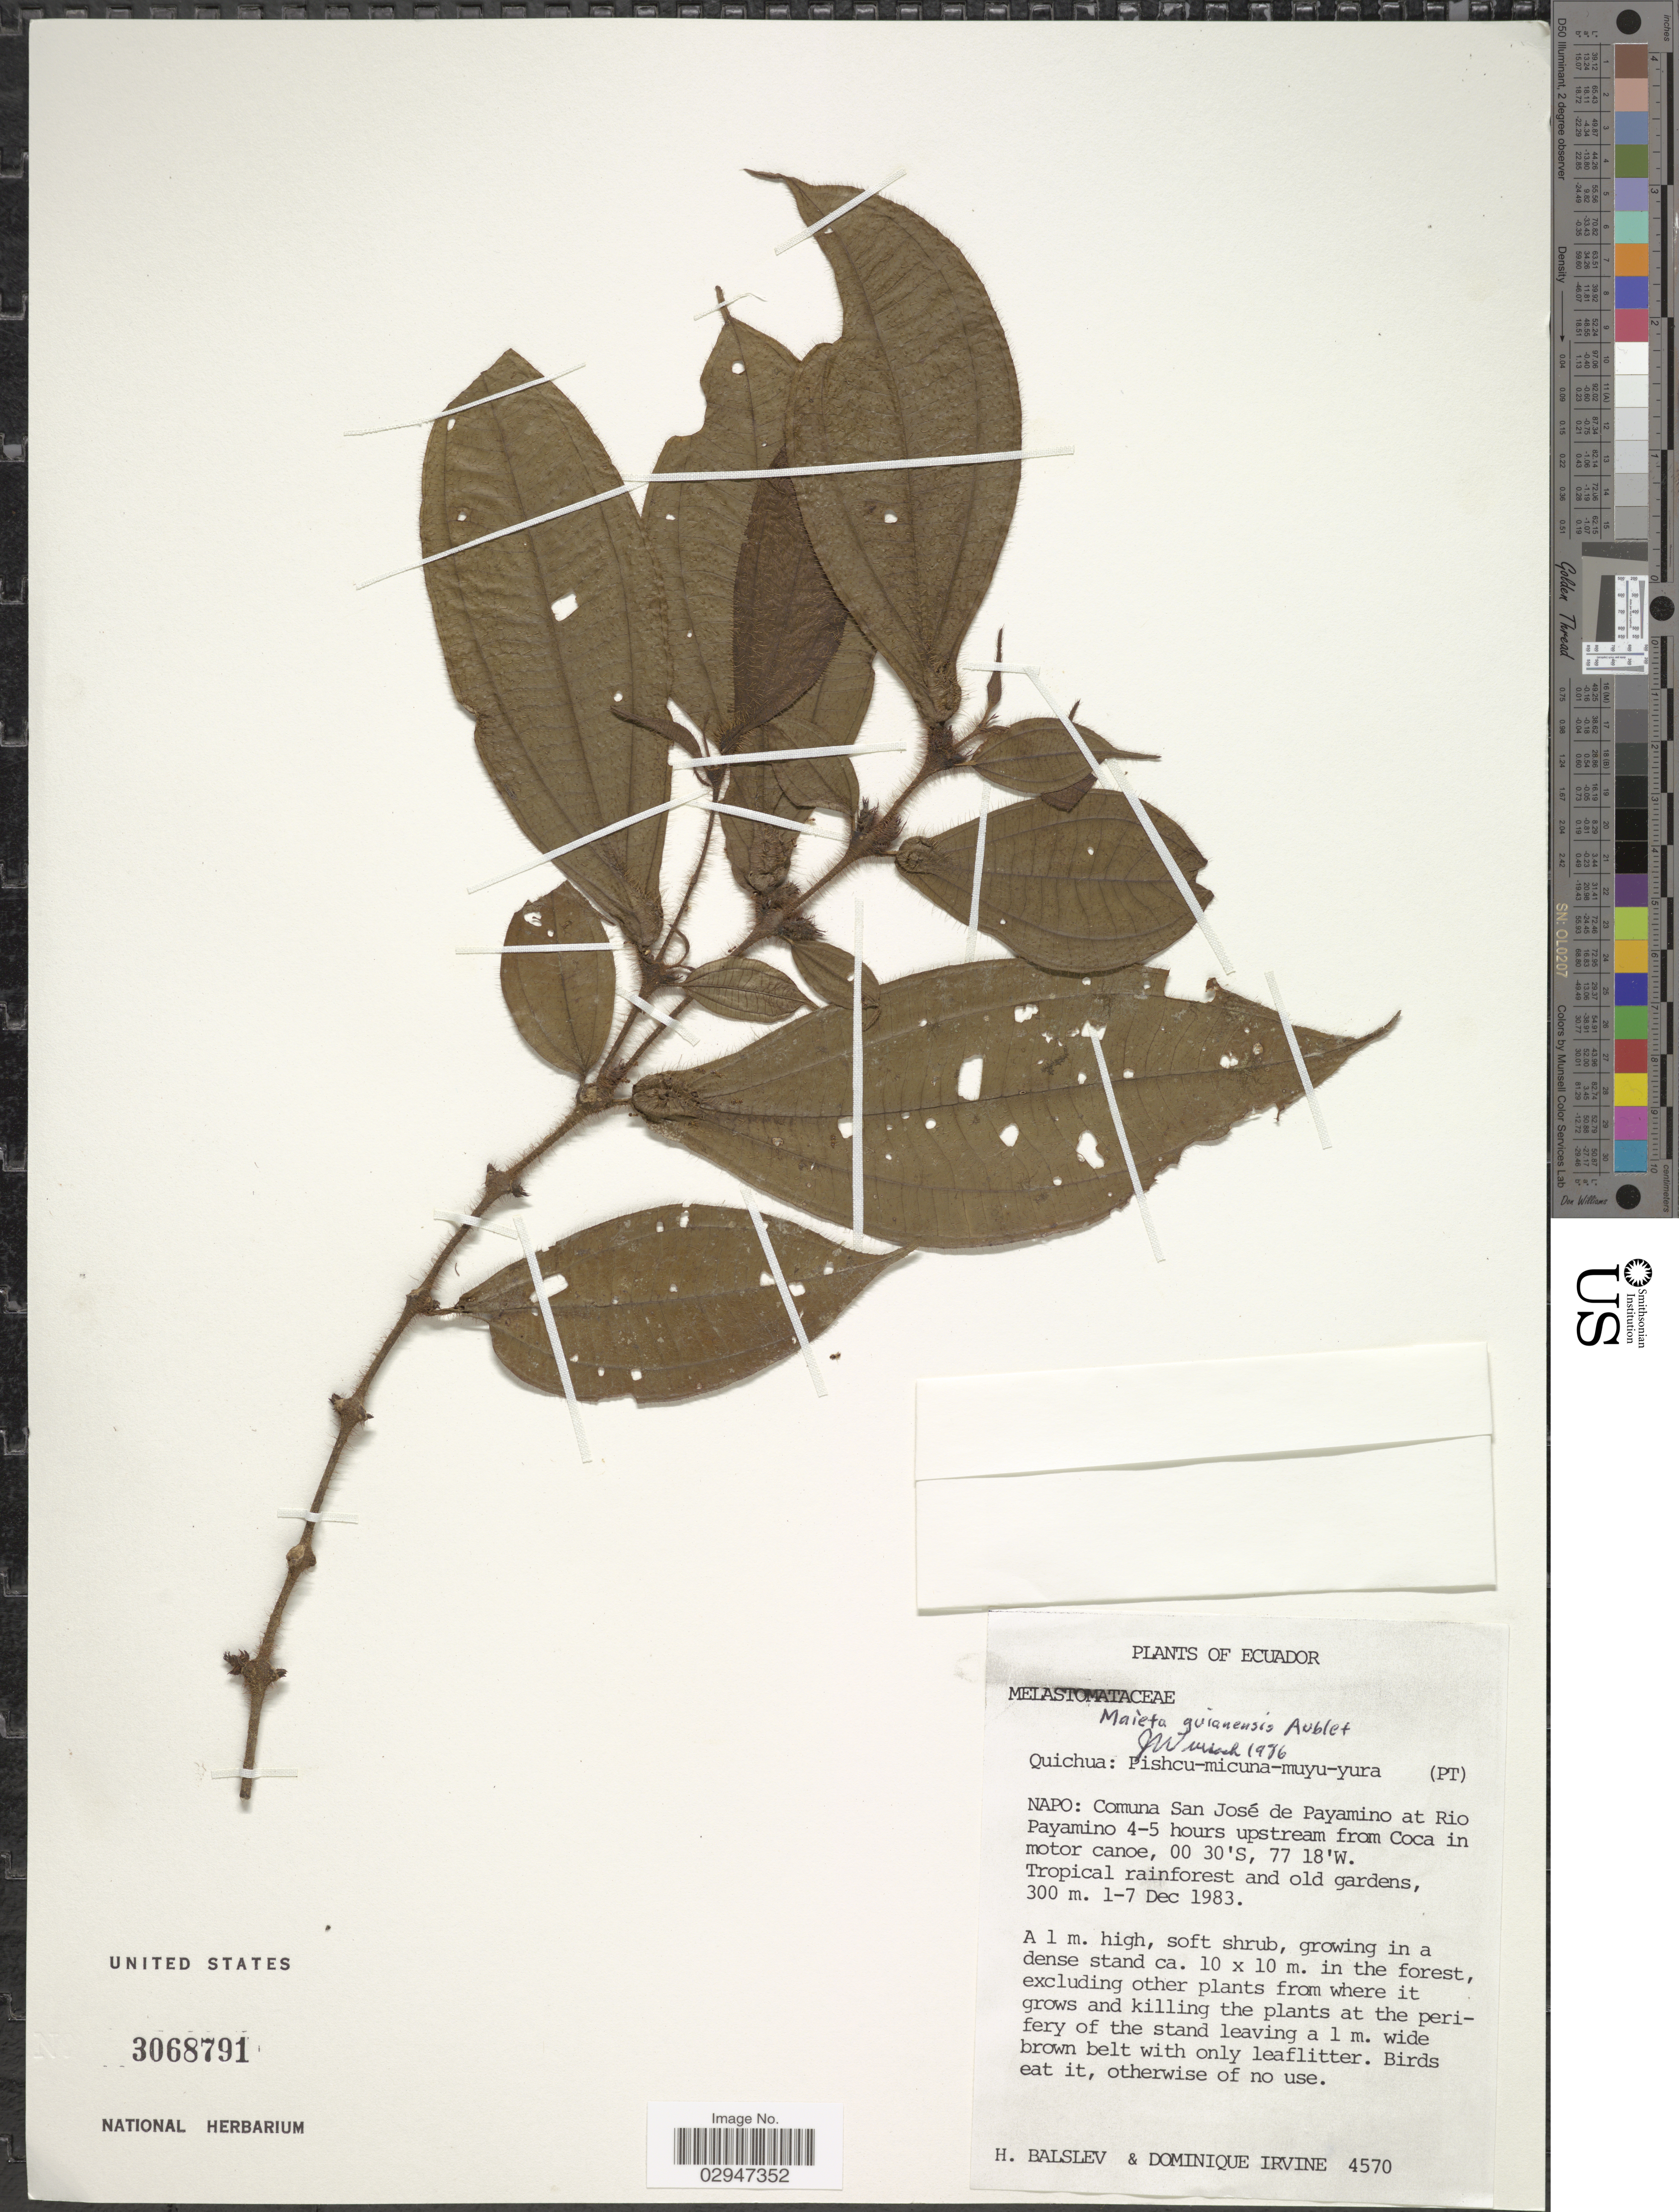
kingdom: Plantae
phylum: Tracheophyta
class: Magnoliopsida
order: Myrtales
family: Melastomataceae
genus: Maieta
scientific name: Maieta guianensis var. leticiana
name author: Whiffin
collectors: H. Balslev & D. Irvine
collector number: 4570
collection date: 1983-12-01/1983-12-07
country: Ecuador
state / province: Napo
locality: Napo: Comuna San José de Payamino at Rio Payamino 4-5 hours upstream from Coca in motor canoe.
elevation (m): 300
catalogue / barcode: US 3068791